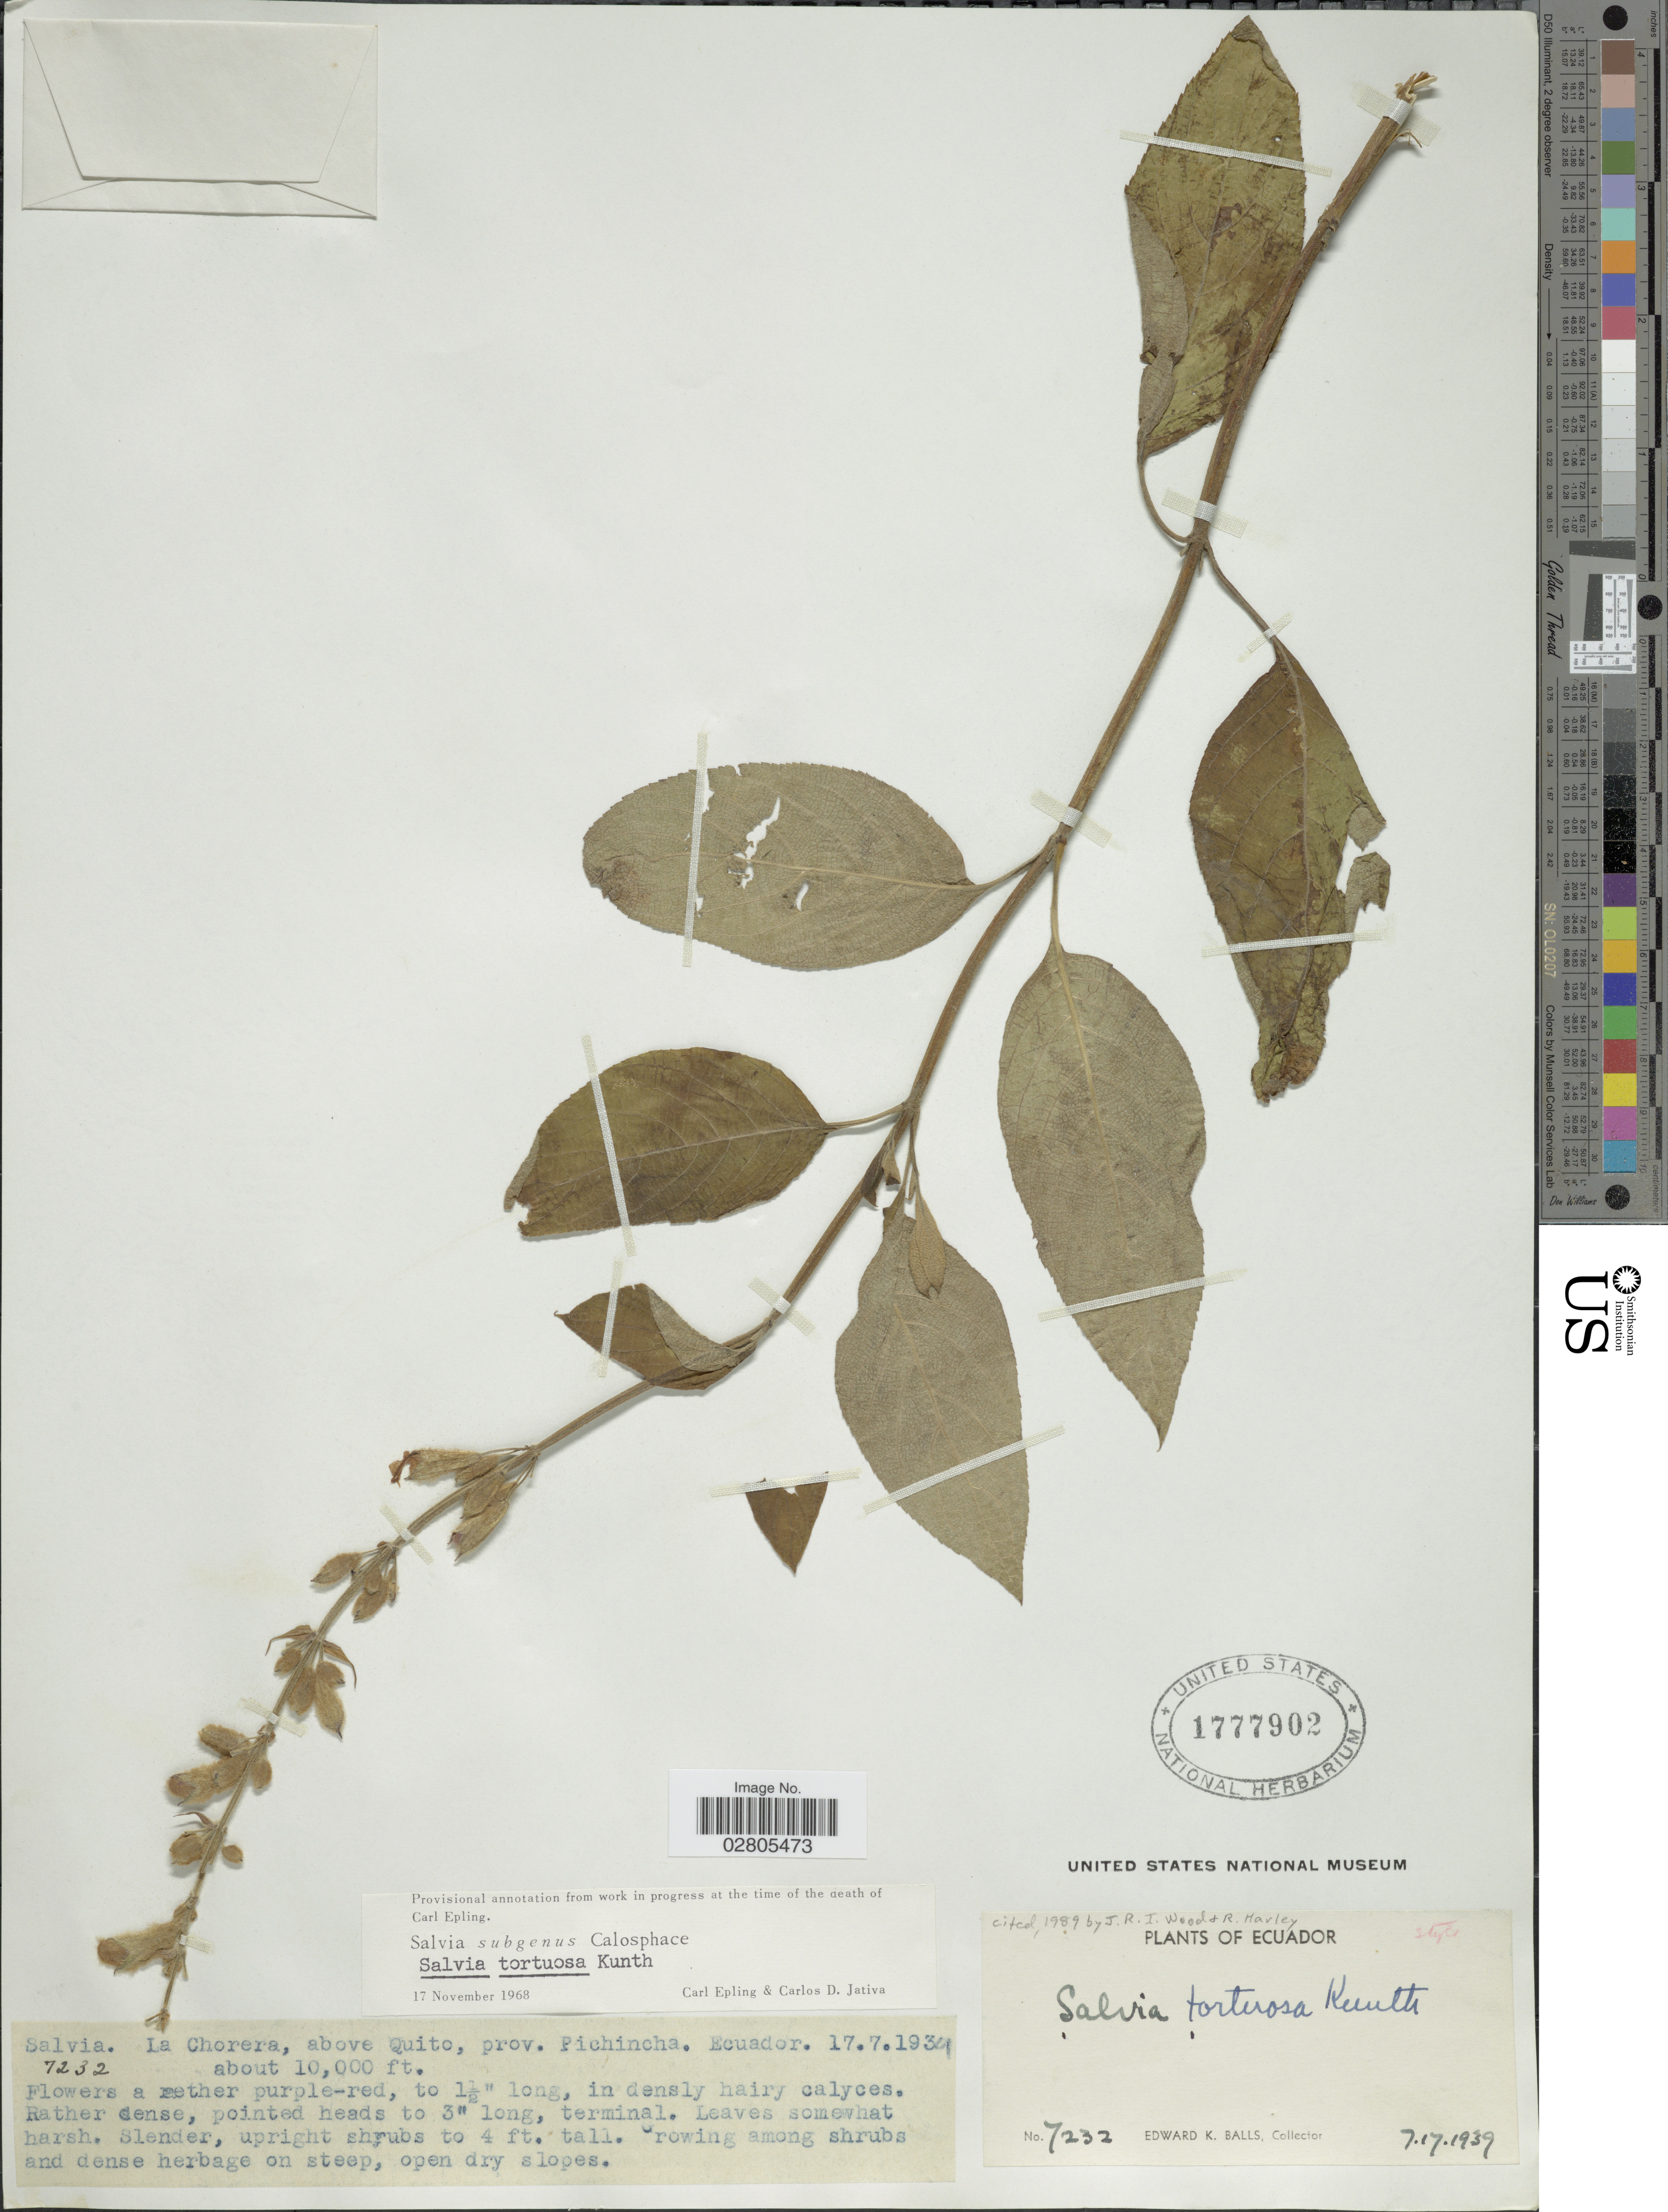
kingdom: Plantae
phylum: Tracheophyta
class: Magnoliopsida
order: Lamiales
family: Lamiaceae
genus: Salvia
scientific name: Salvia tortuosa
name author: Kunth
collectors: E. K. Balls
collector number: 7232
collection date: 1939-07-17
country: Ecuador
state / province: Pichincha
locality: La Chorera, above Quito, prov. Pichincha.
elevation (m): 3048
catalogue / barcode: US 1777902